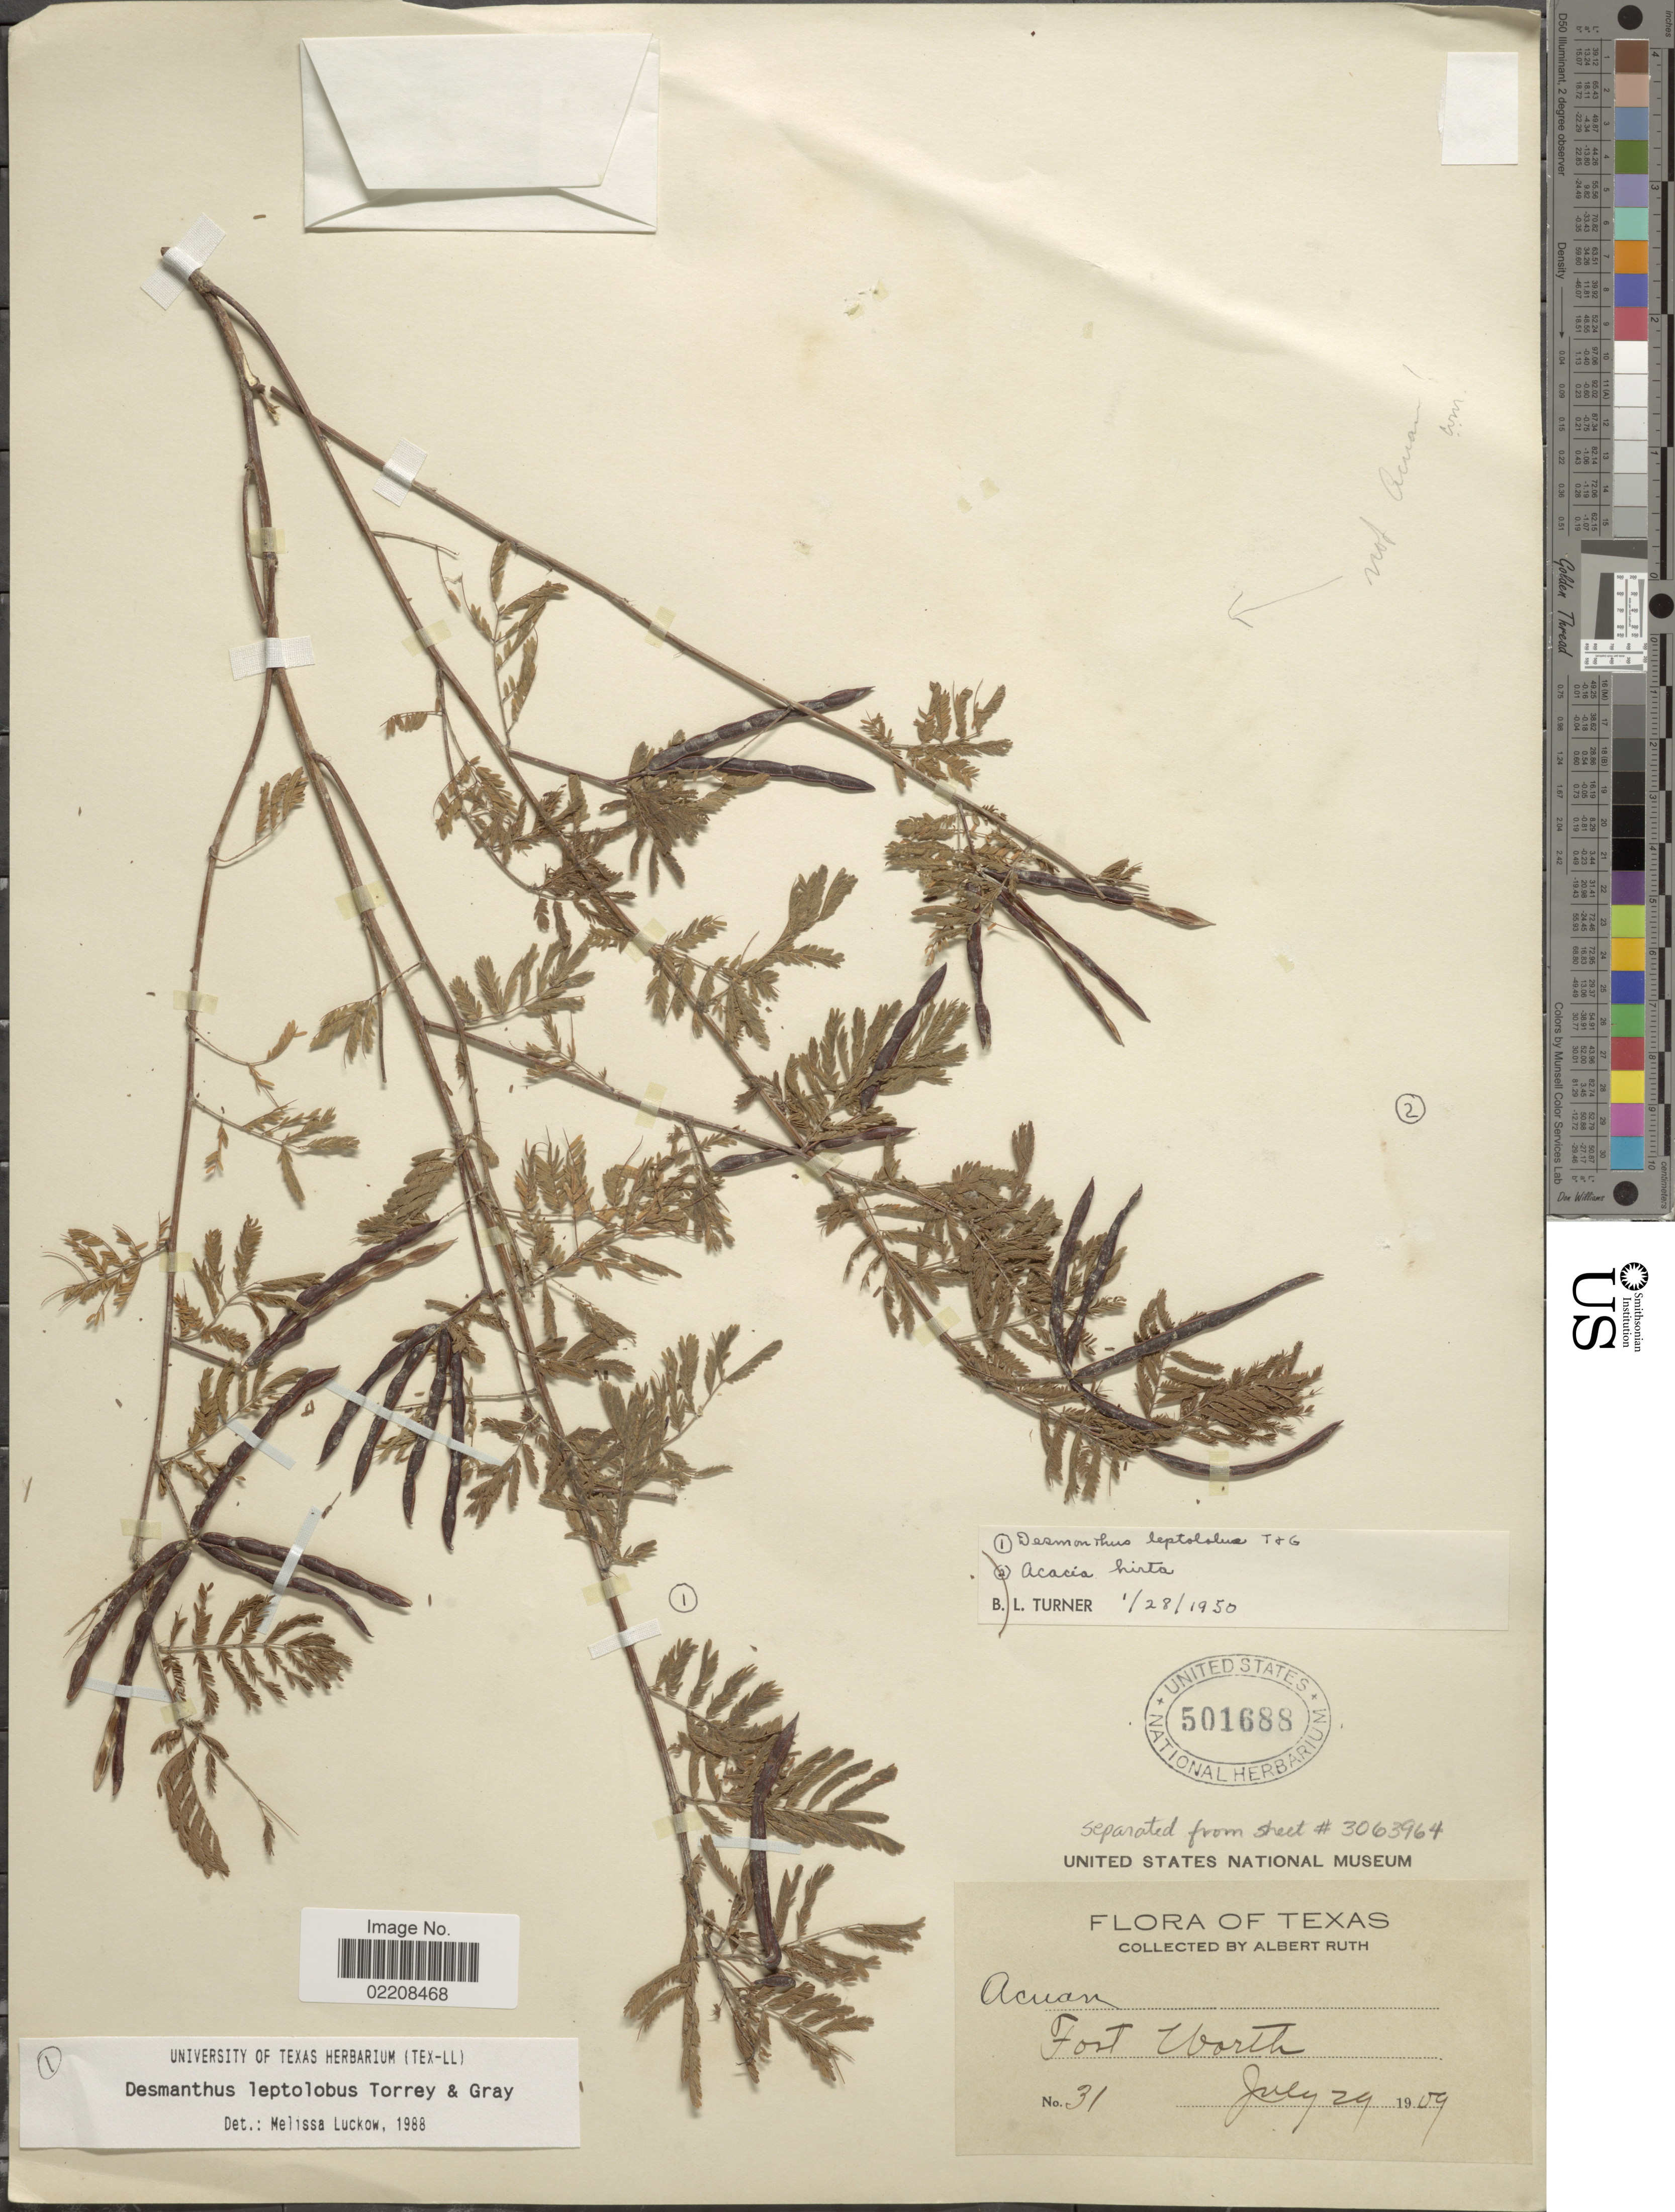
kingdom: Plantae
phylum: Tracheophyta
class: Magnoliopsida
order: Fabales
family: Fabaceae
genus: Desmanthus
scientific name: Desmanthus leptolobus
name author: Torr. & A. Gray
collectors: A. Ruth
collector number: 31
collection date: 1909-07-29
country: United States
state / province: Texas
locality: Fort Worth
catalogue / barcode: US 501688